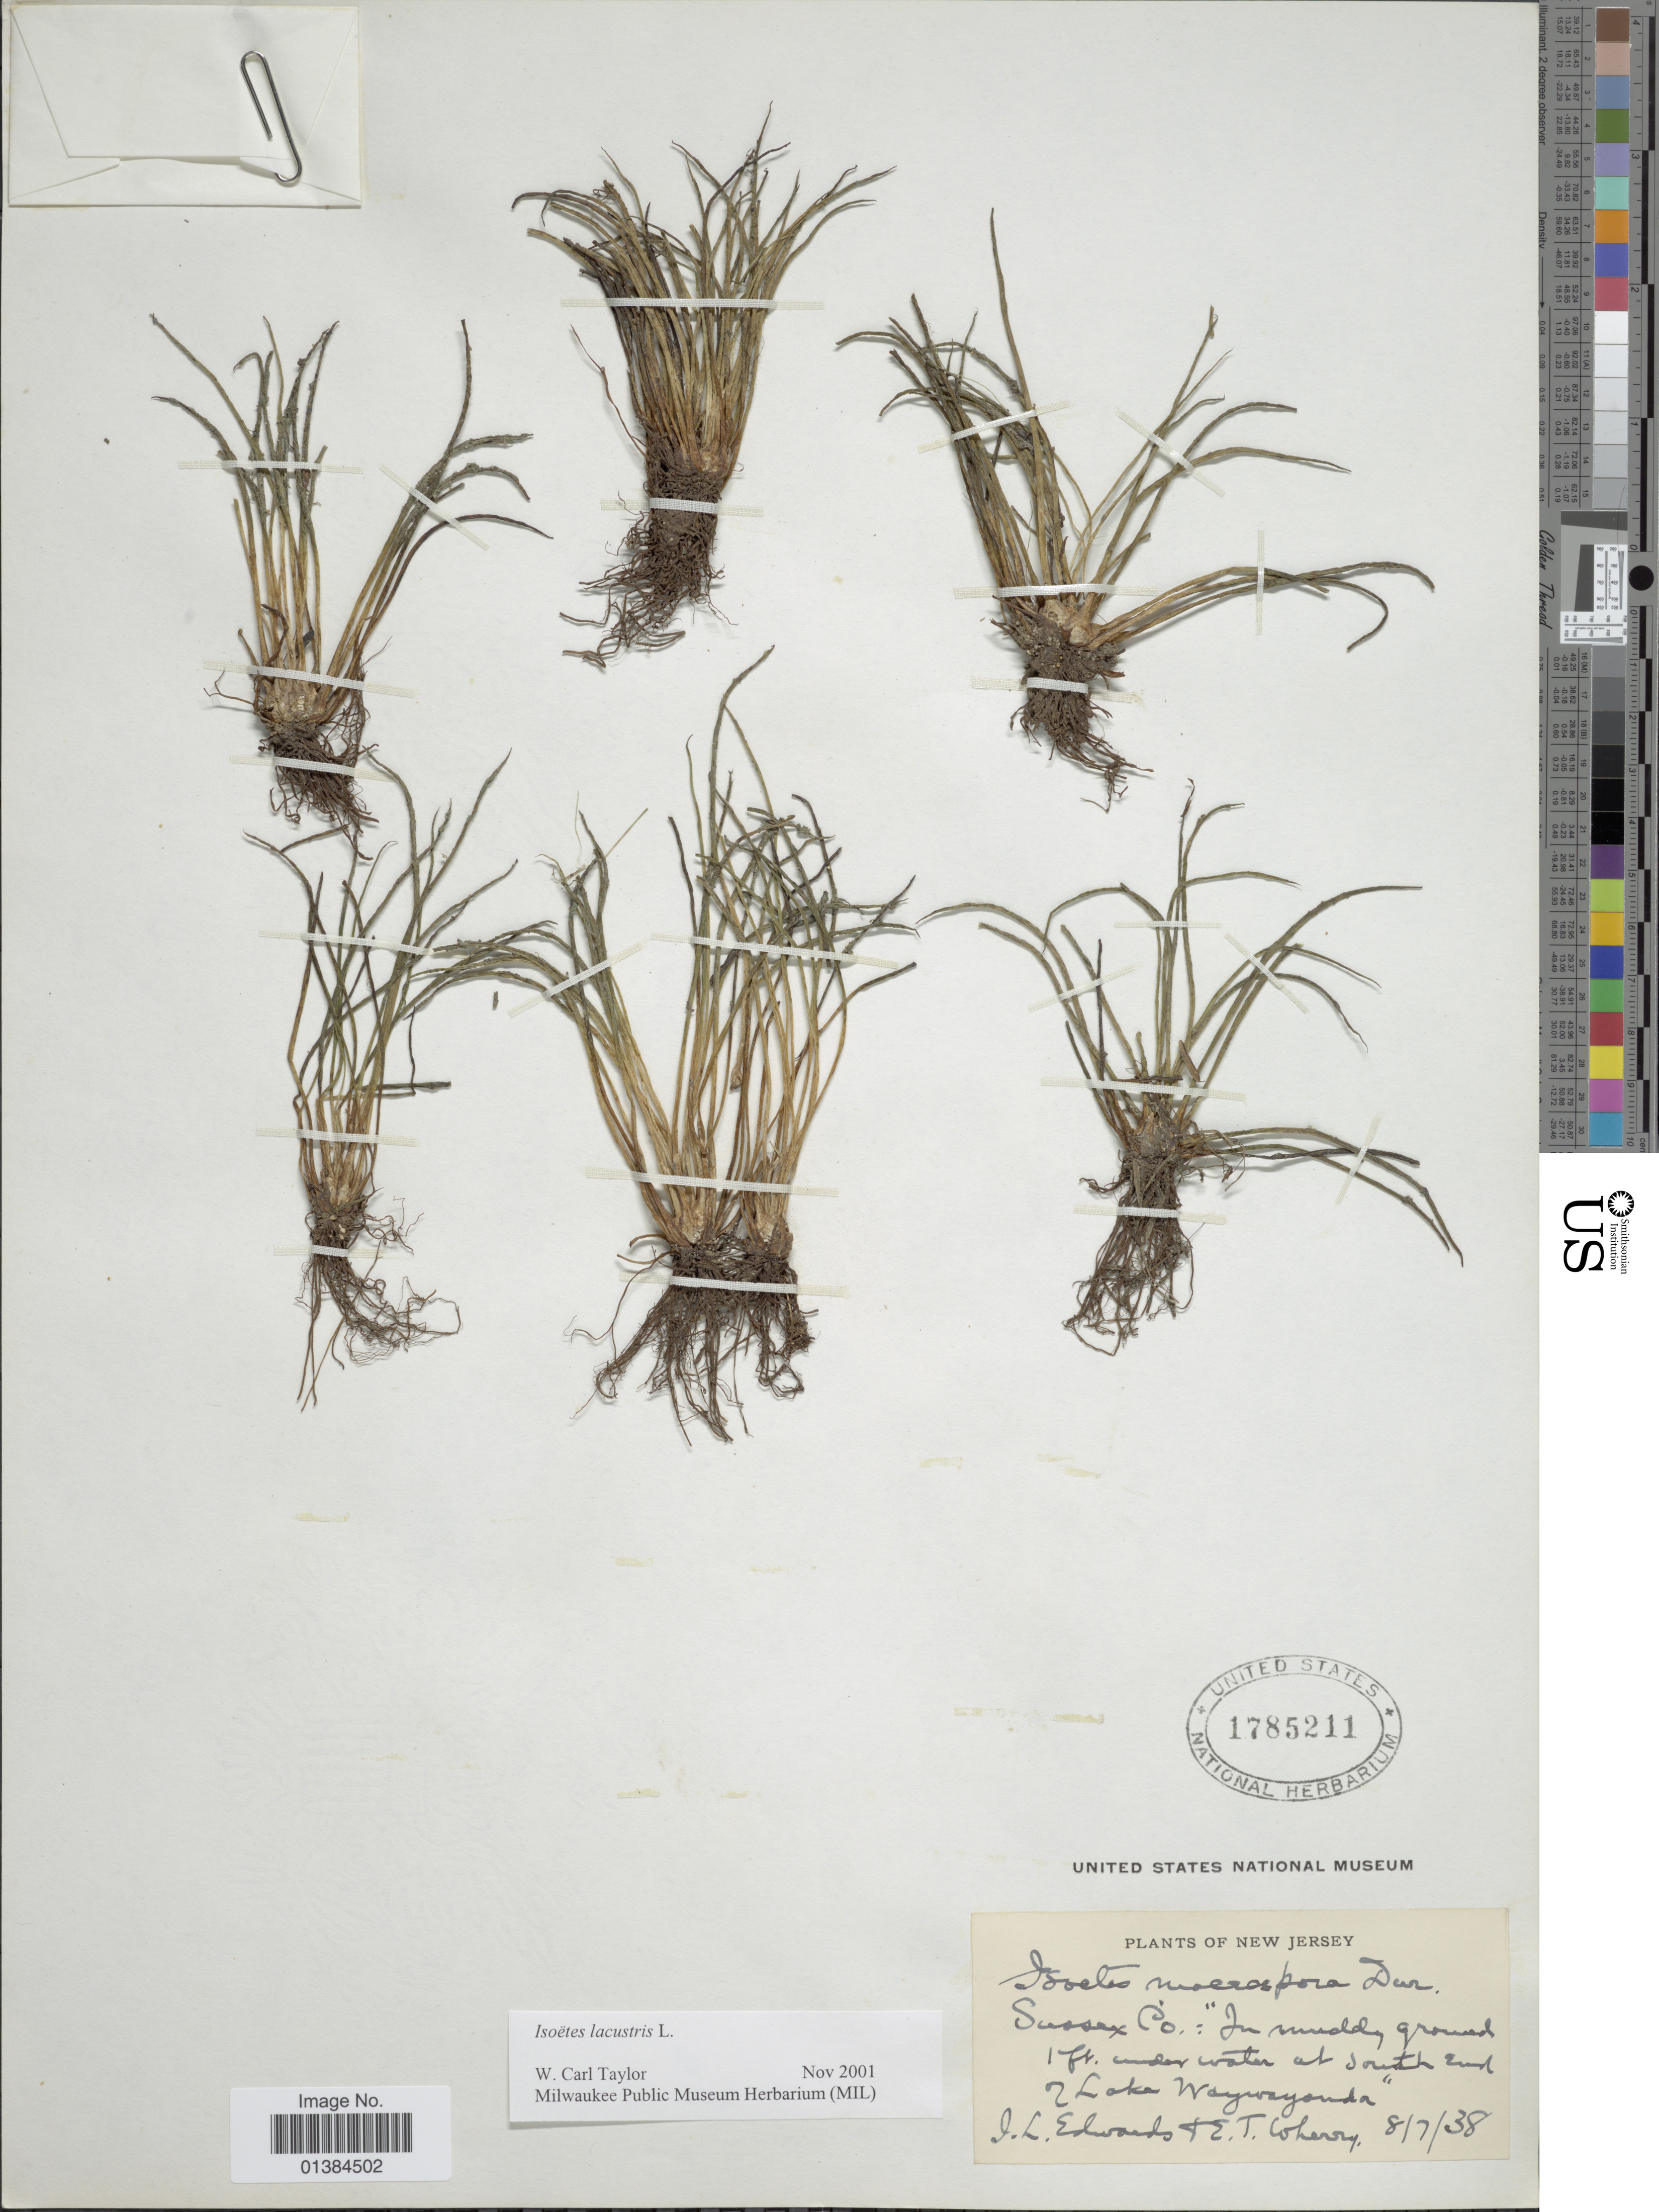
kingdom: Plantae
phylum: Tracheophyta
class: Lycopodiopsida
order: Isoetales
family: Isoetaceae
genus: Isoetes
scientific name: Isoetes lacustris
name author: L.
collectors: J. Edwards & E. T. Wherry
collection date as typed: Transcribed d/m/y: 8/7/38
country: United States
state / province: New Jersey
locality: Sussex Co.: In muddy ground 1 ft. under water at South end of Lake Waywayanda.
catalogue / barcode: US 1785211